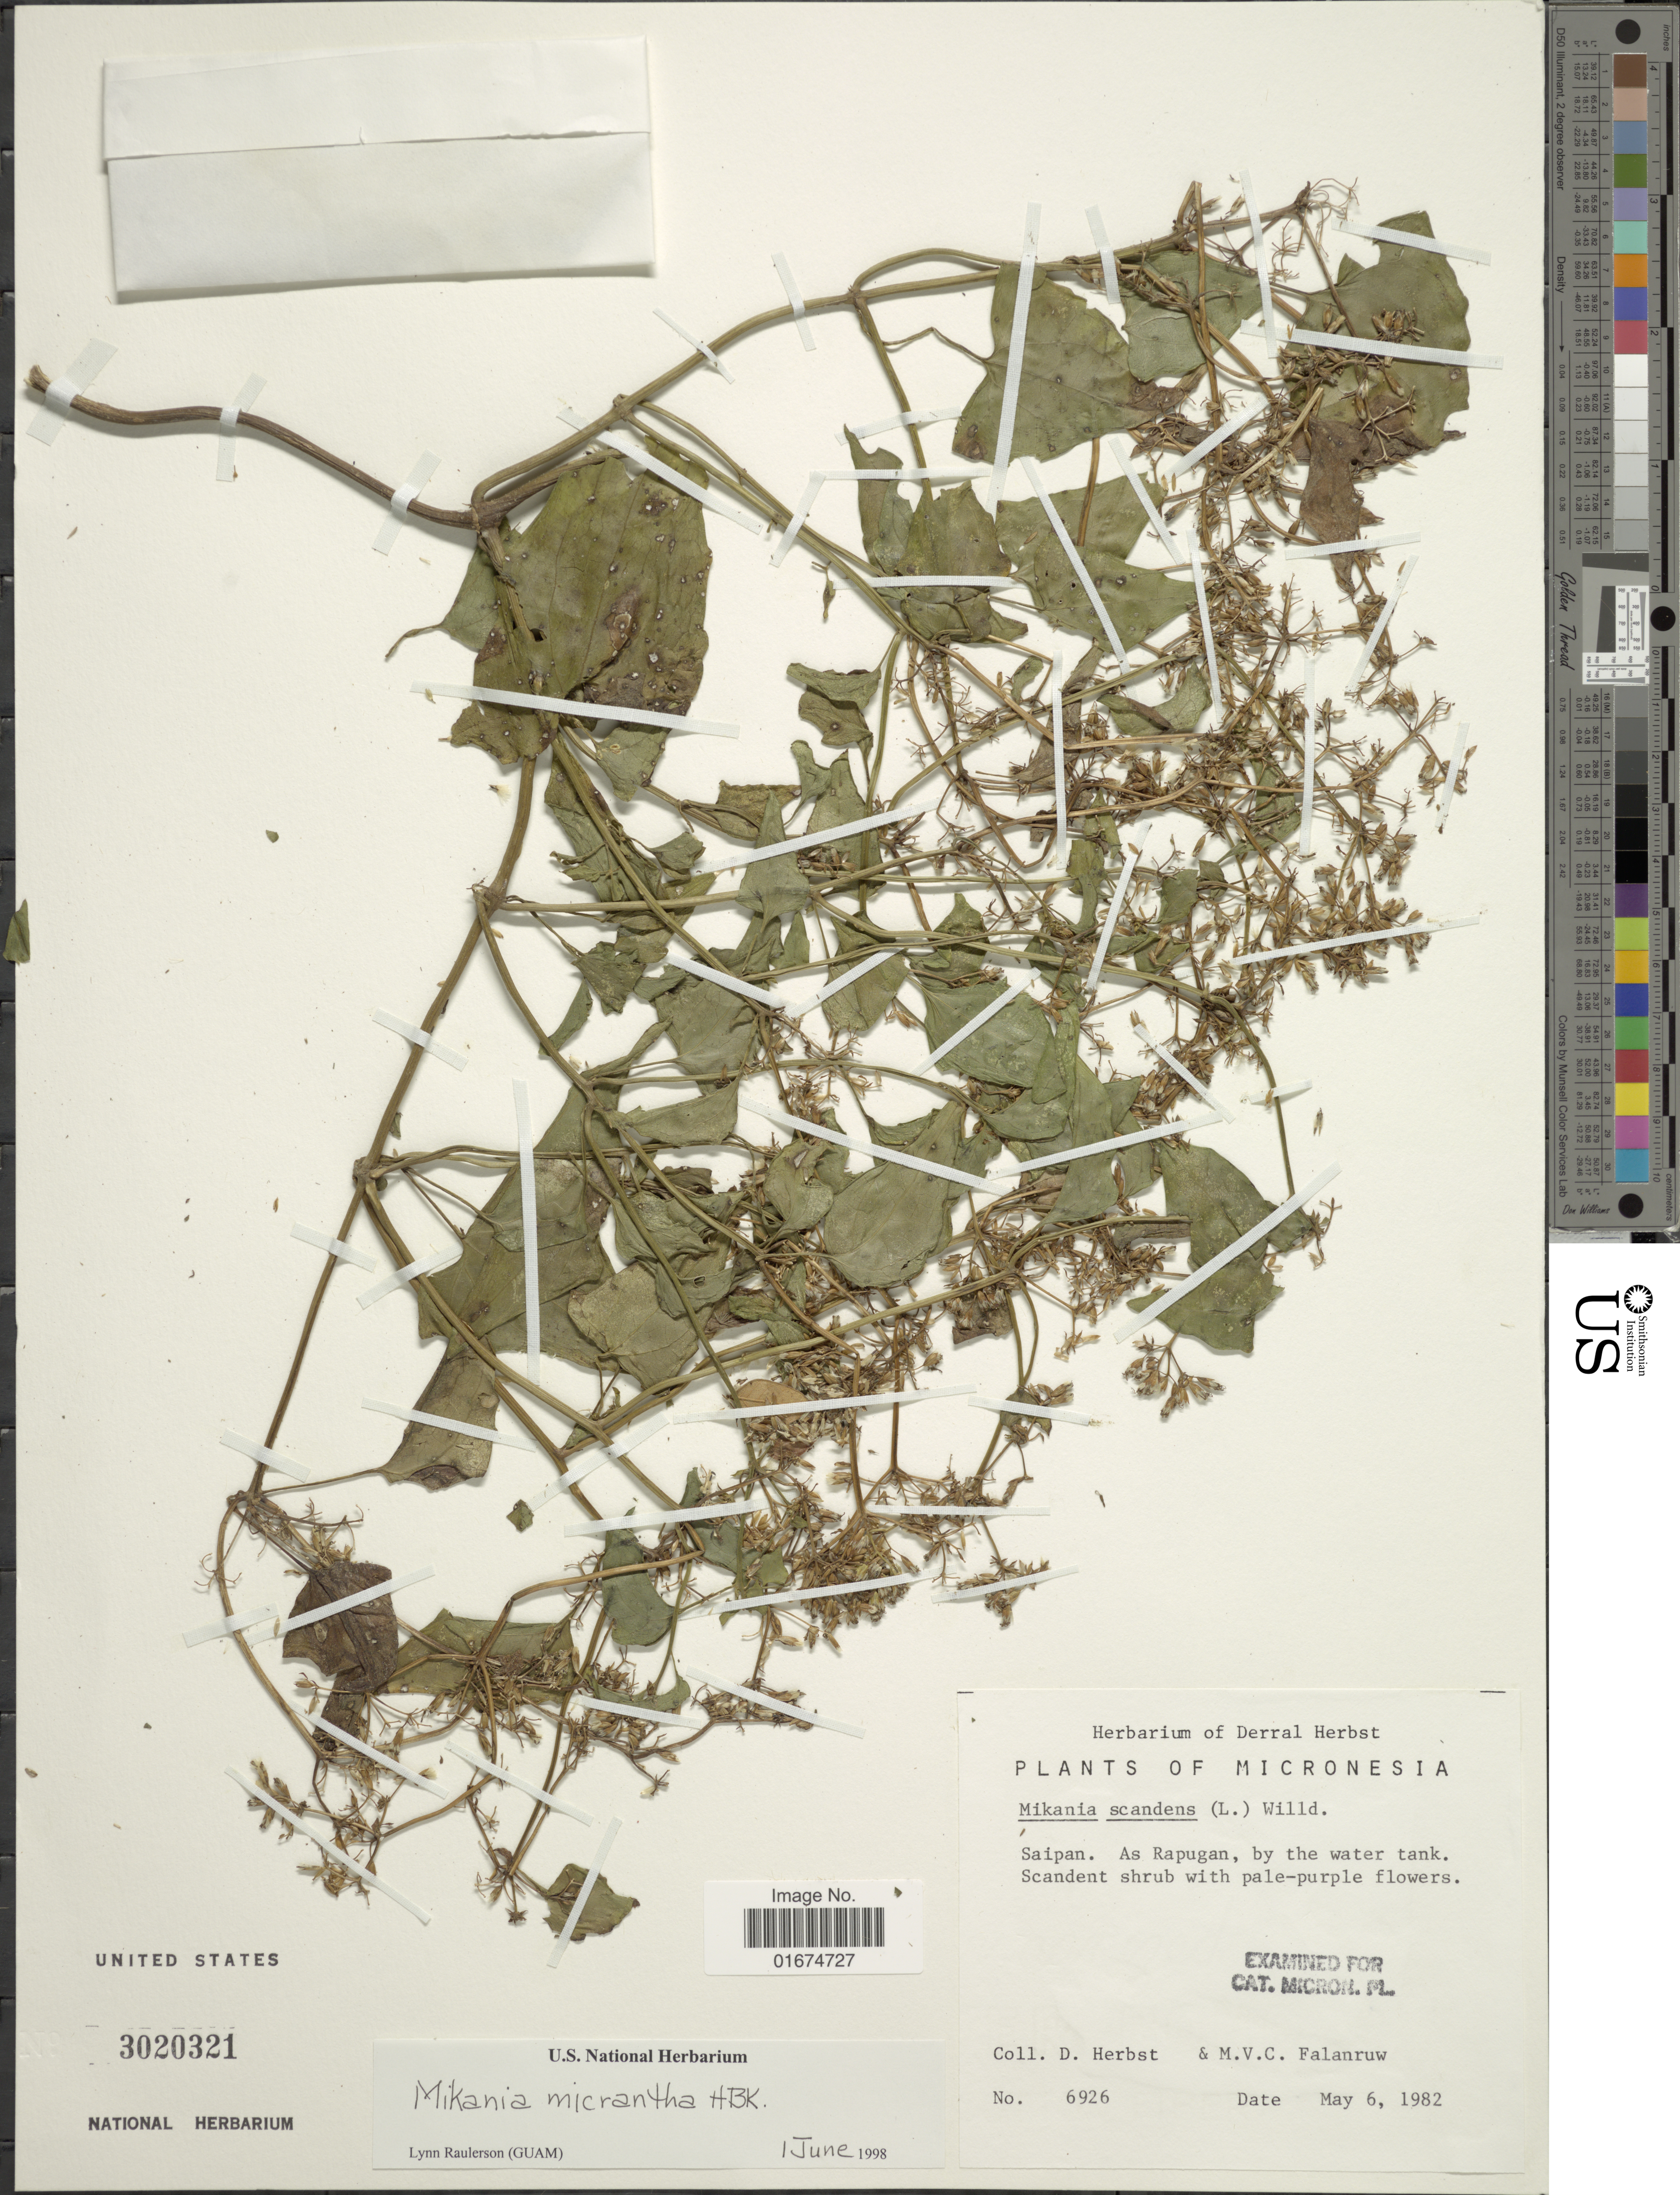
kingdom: Plantae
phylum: Tracheophyta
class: Magnoliopsida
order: Asterales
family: Asteraceae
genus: Mikania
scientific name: Mikania micrantha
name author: Kunth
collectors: D. Herbst & M. V. Falanruw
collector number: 6926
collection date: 1982-05-06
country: Northern Mariana Islands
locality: Saipan. As Rapugan, by the water tank, Micronesia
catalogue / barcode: US 3020321